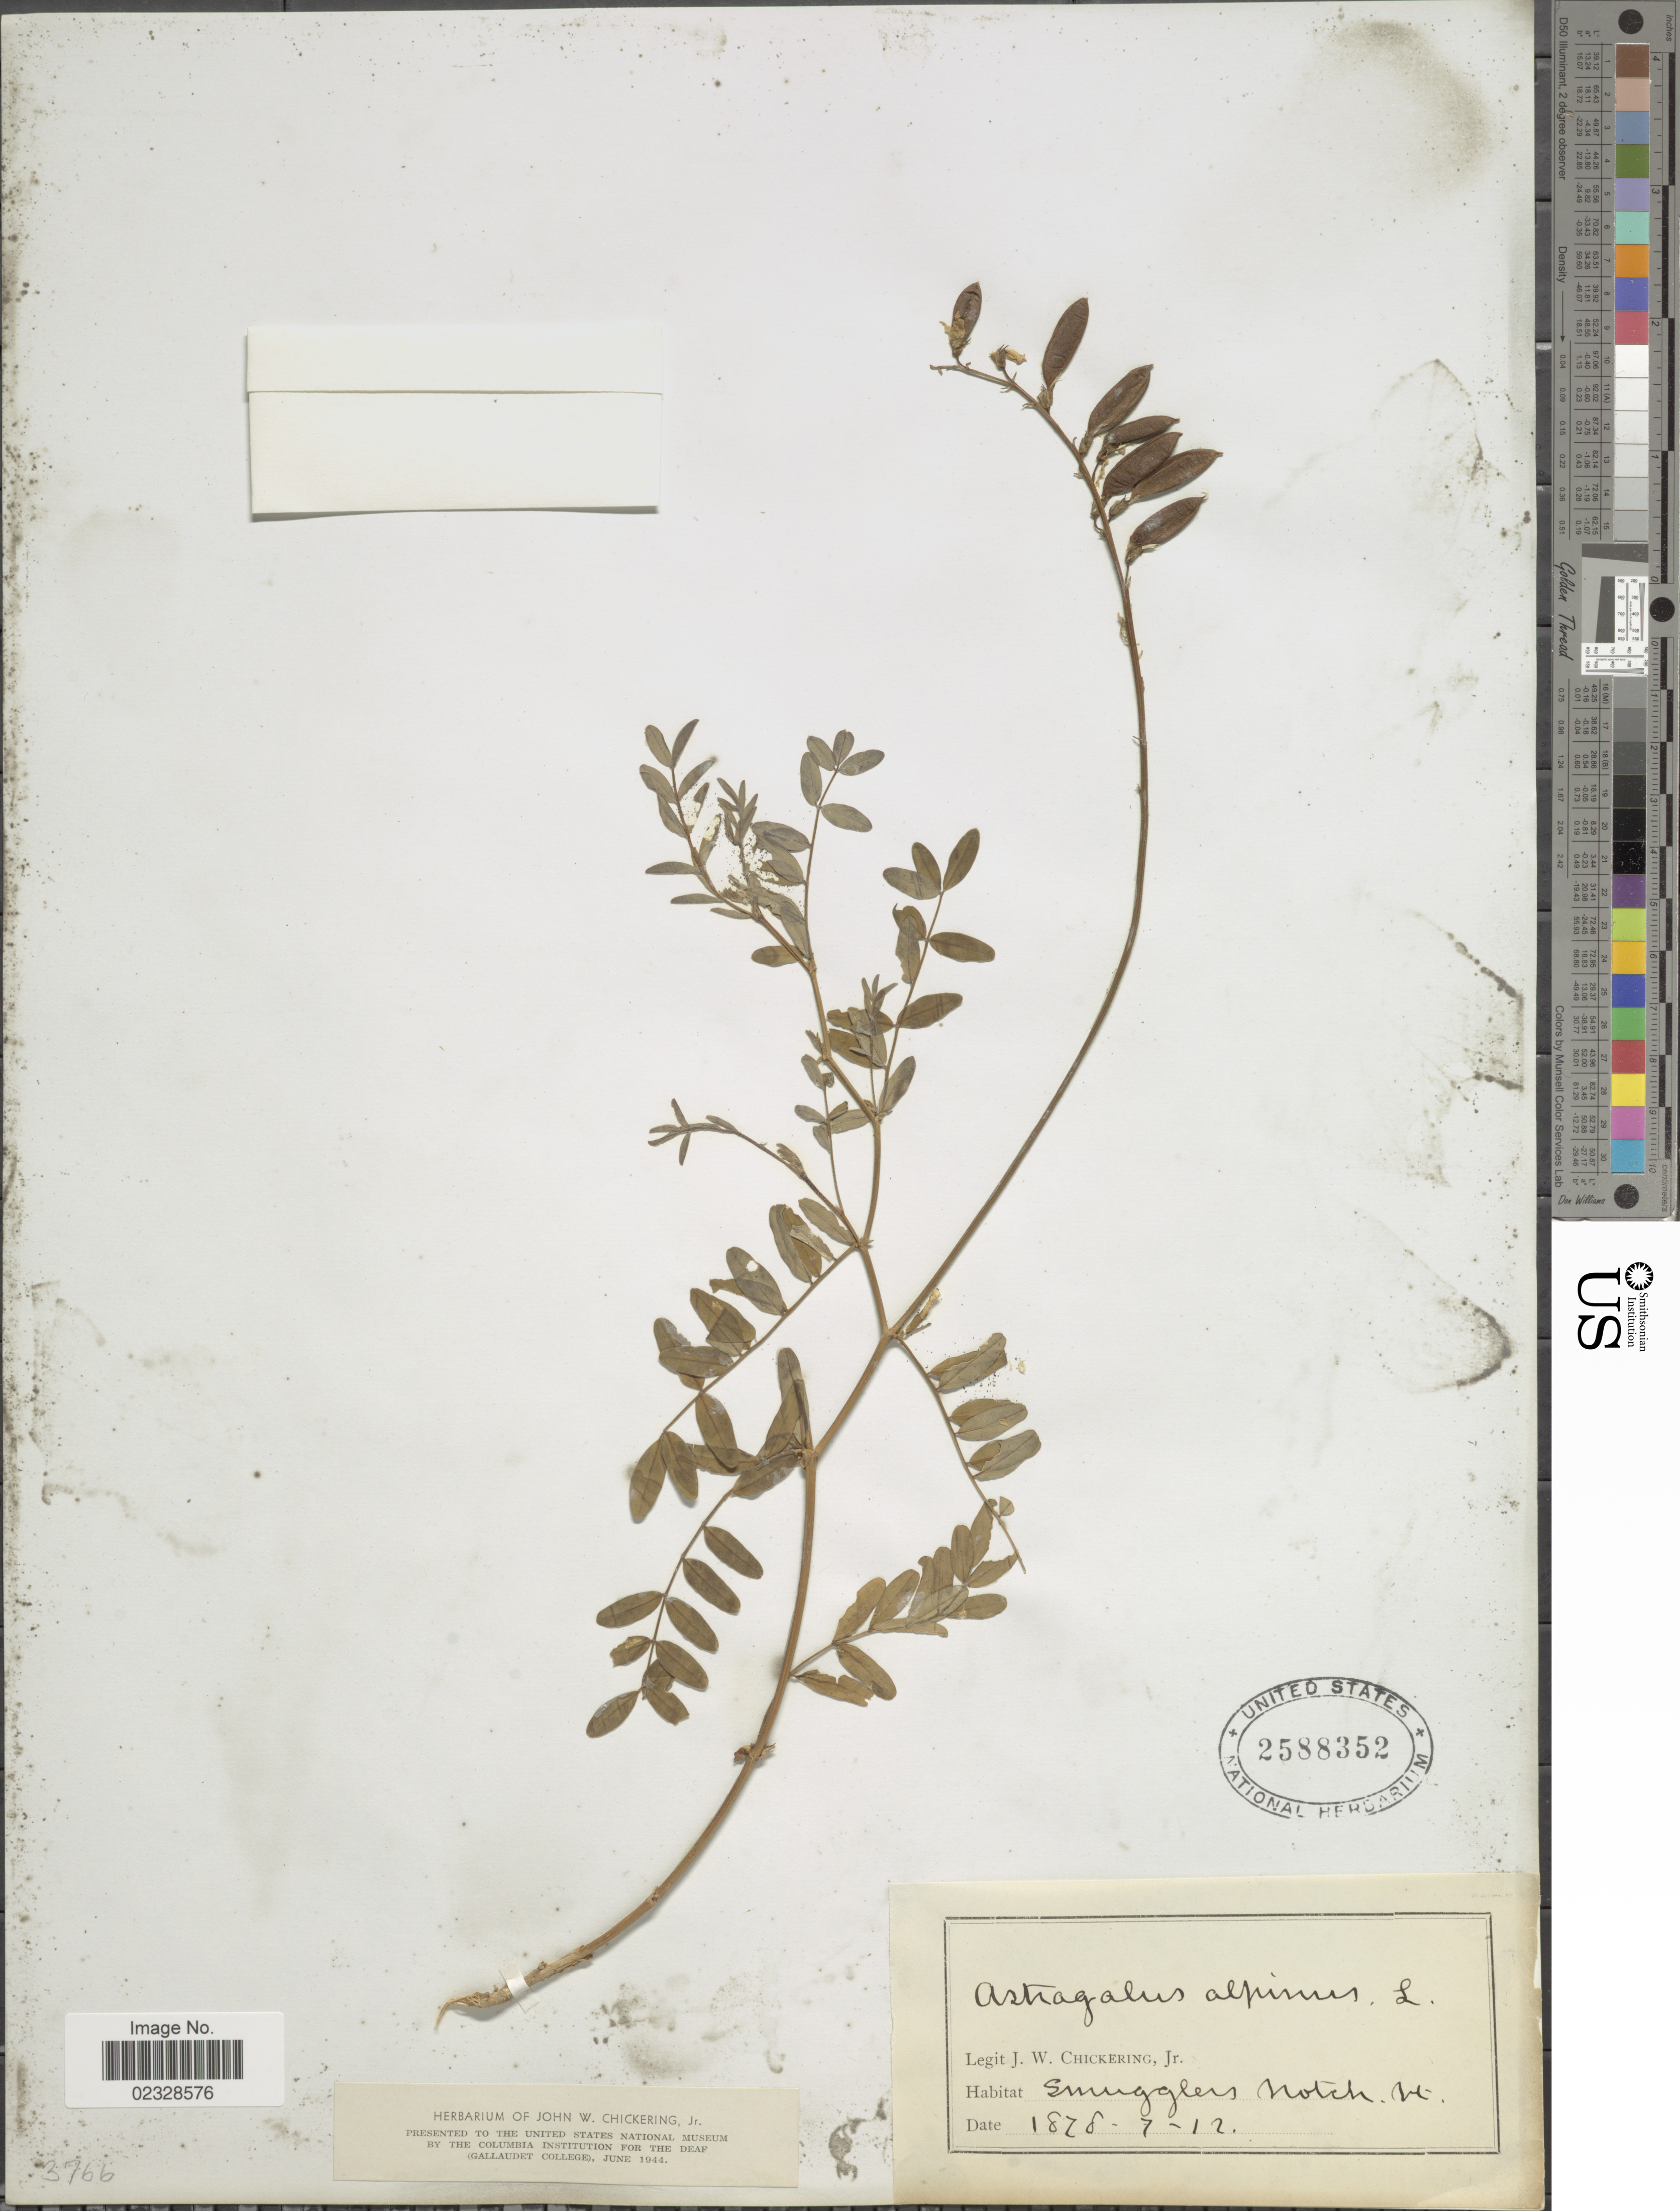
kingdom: Plantae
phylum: Tracheophyta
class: Magnoliopsida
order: Fabales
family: Fabaceae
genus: Astragalus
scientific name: Astragalus alpinus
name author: L.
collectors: J. Chickering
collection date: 1878-07-12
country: United States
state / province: Vermont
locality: Smugglers Notch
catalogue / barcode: US 2588352